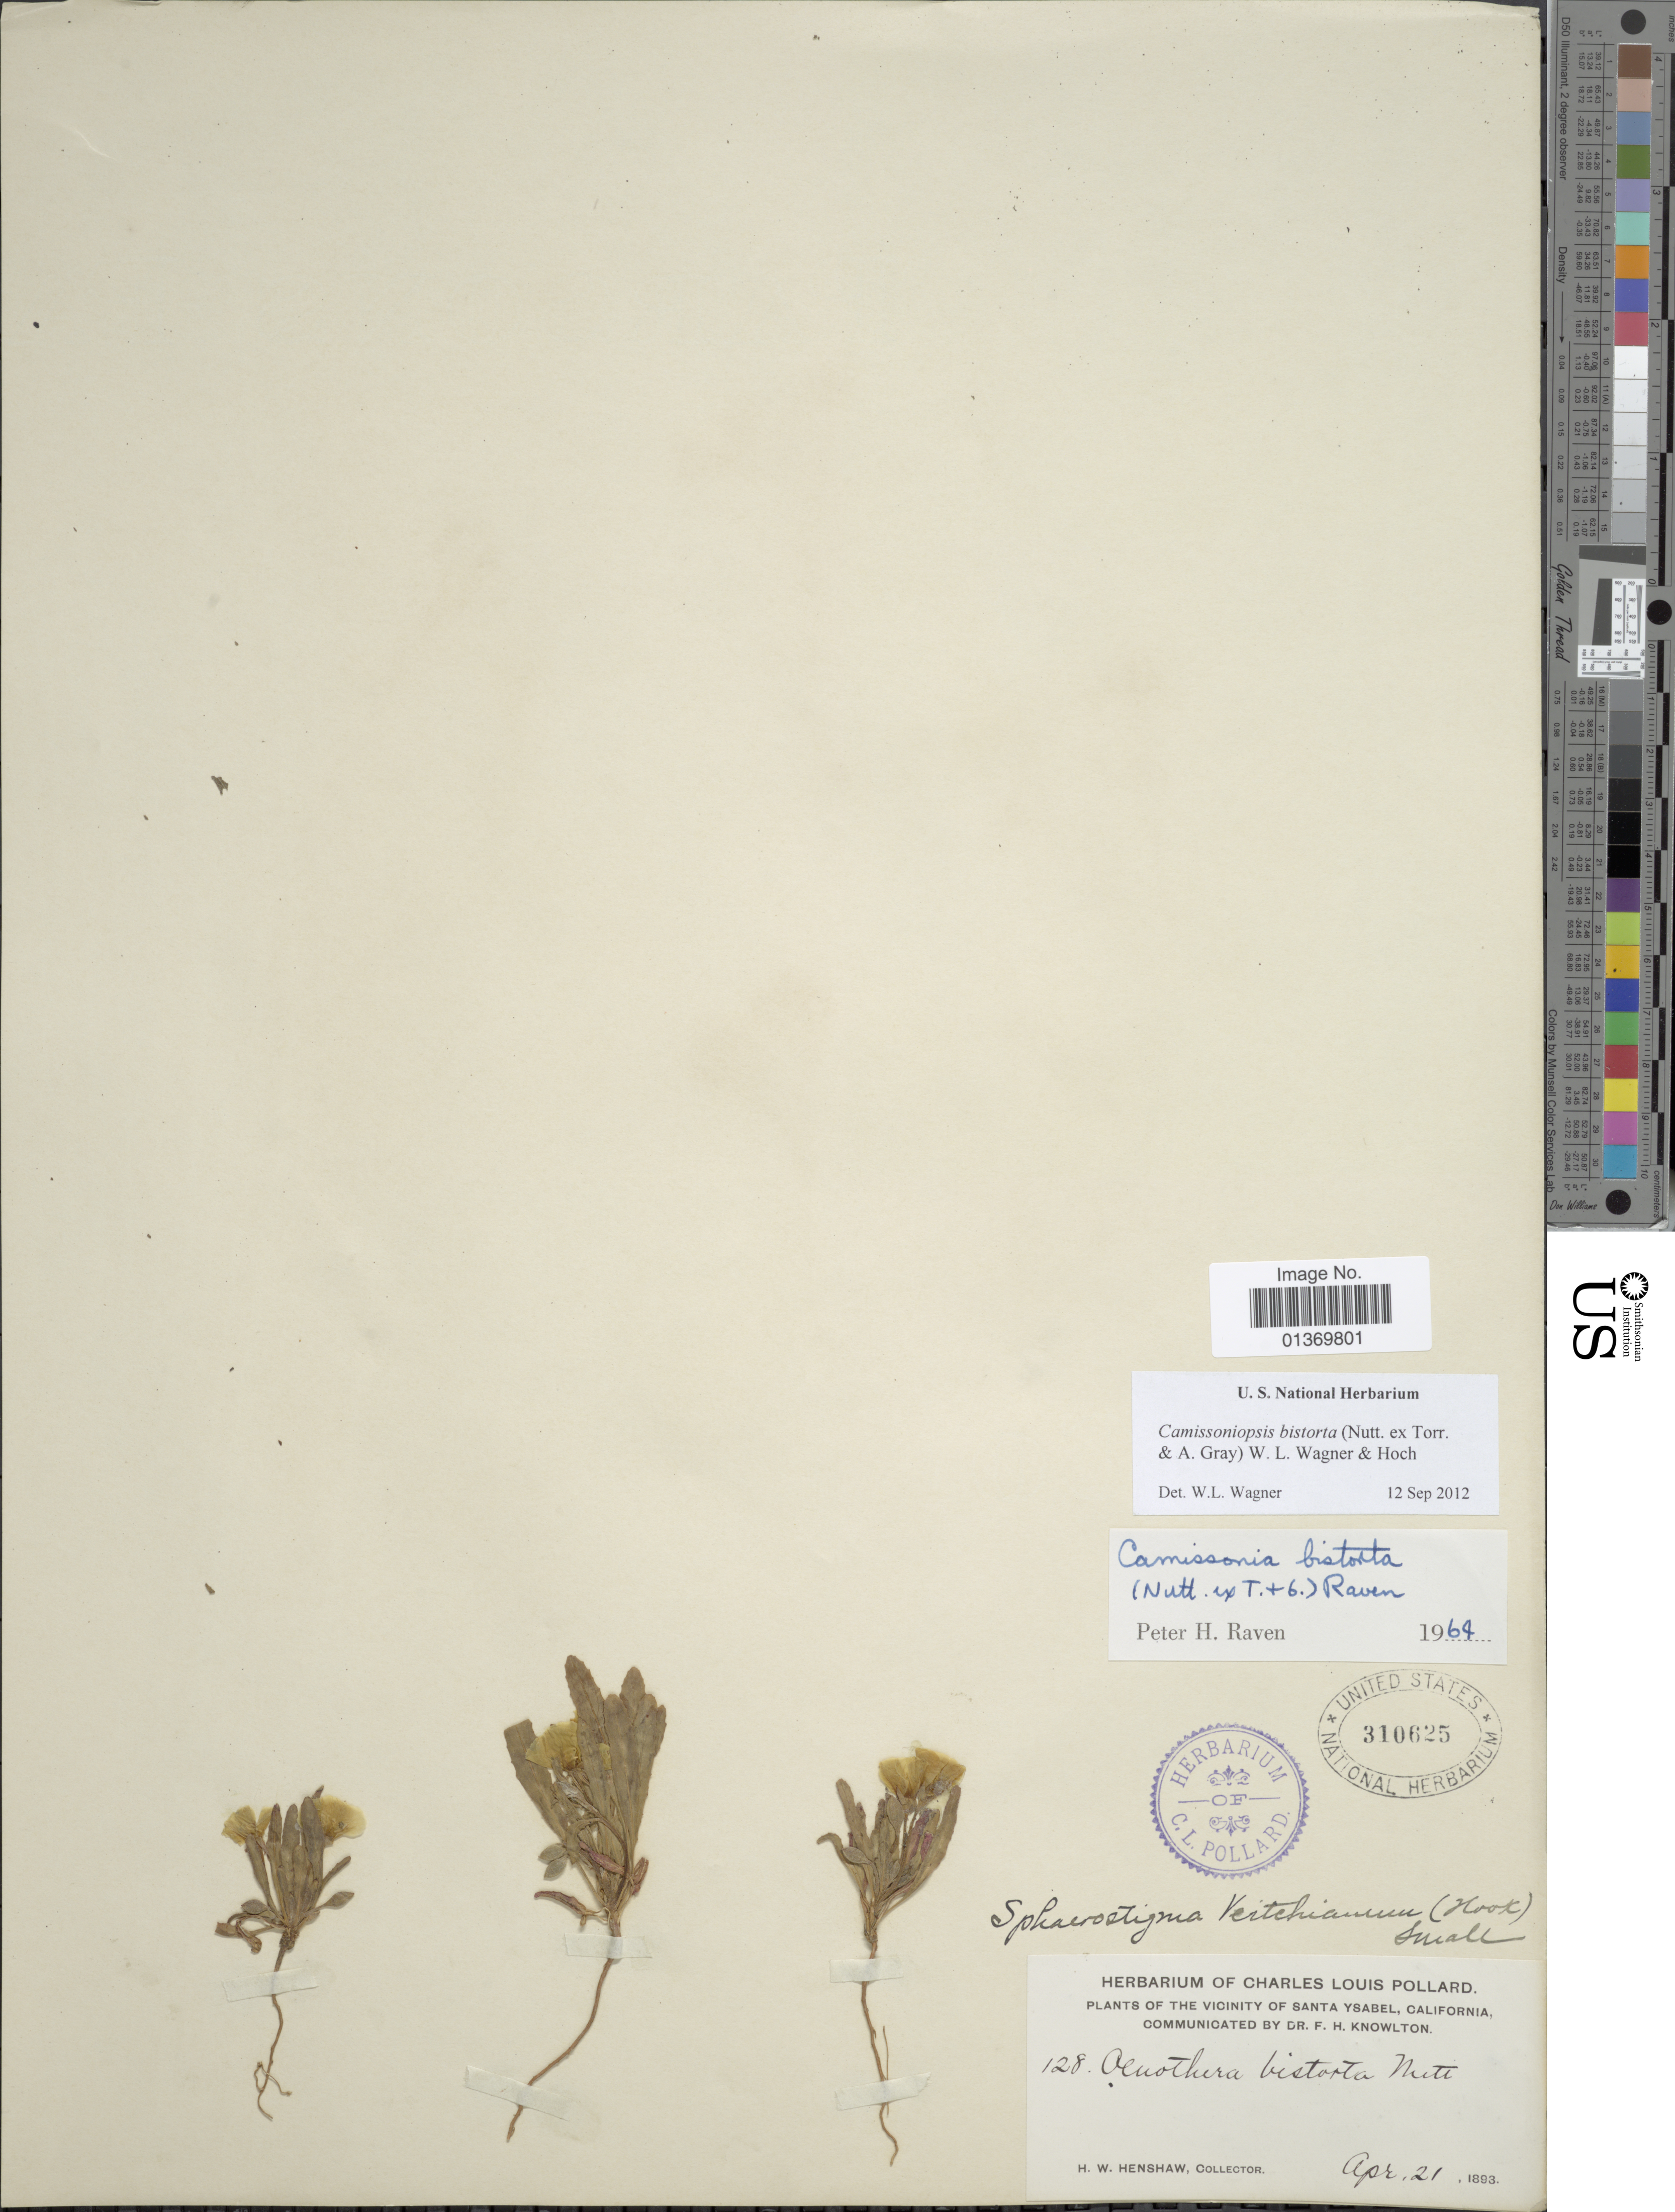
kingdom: Plantae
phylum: Tracheophyta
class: Magnoliopsida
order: Myrtales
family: Onagraceae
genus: Camissoniopsis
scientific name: Camissoniopsis bistorta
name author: (Nutt. ex Torr. & A. Gray) W.L. Wagner & Hoch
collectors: H. Henshaw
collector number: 128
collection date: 1893-04-21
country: United States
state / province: California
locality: Vicinity of Santa Ysabel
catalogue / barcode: US 310625